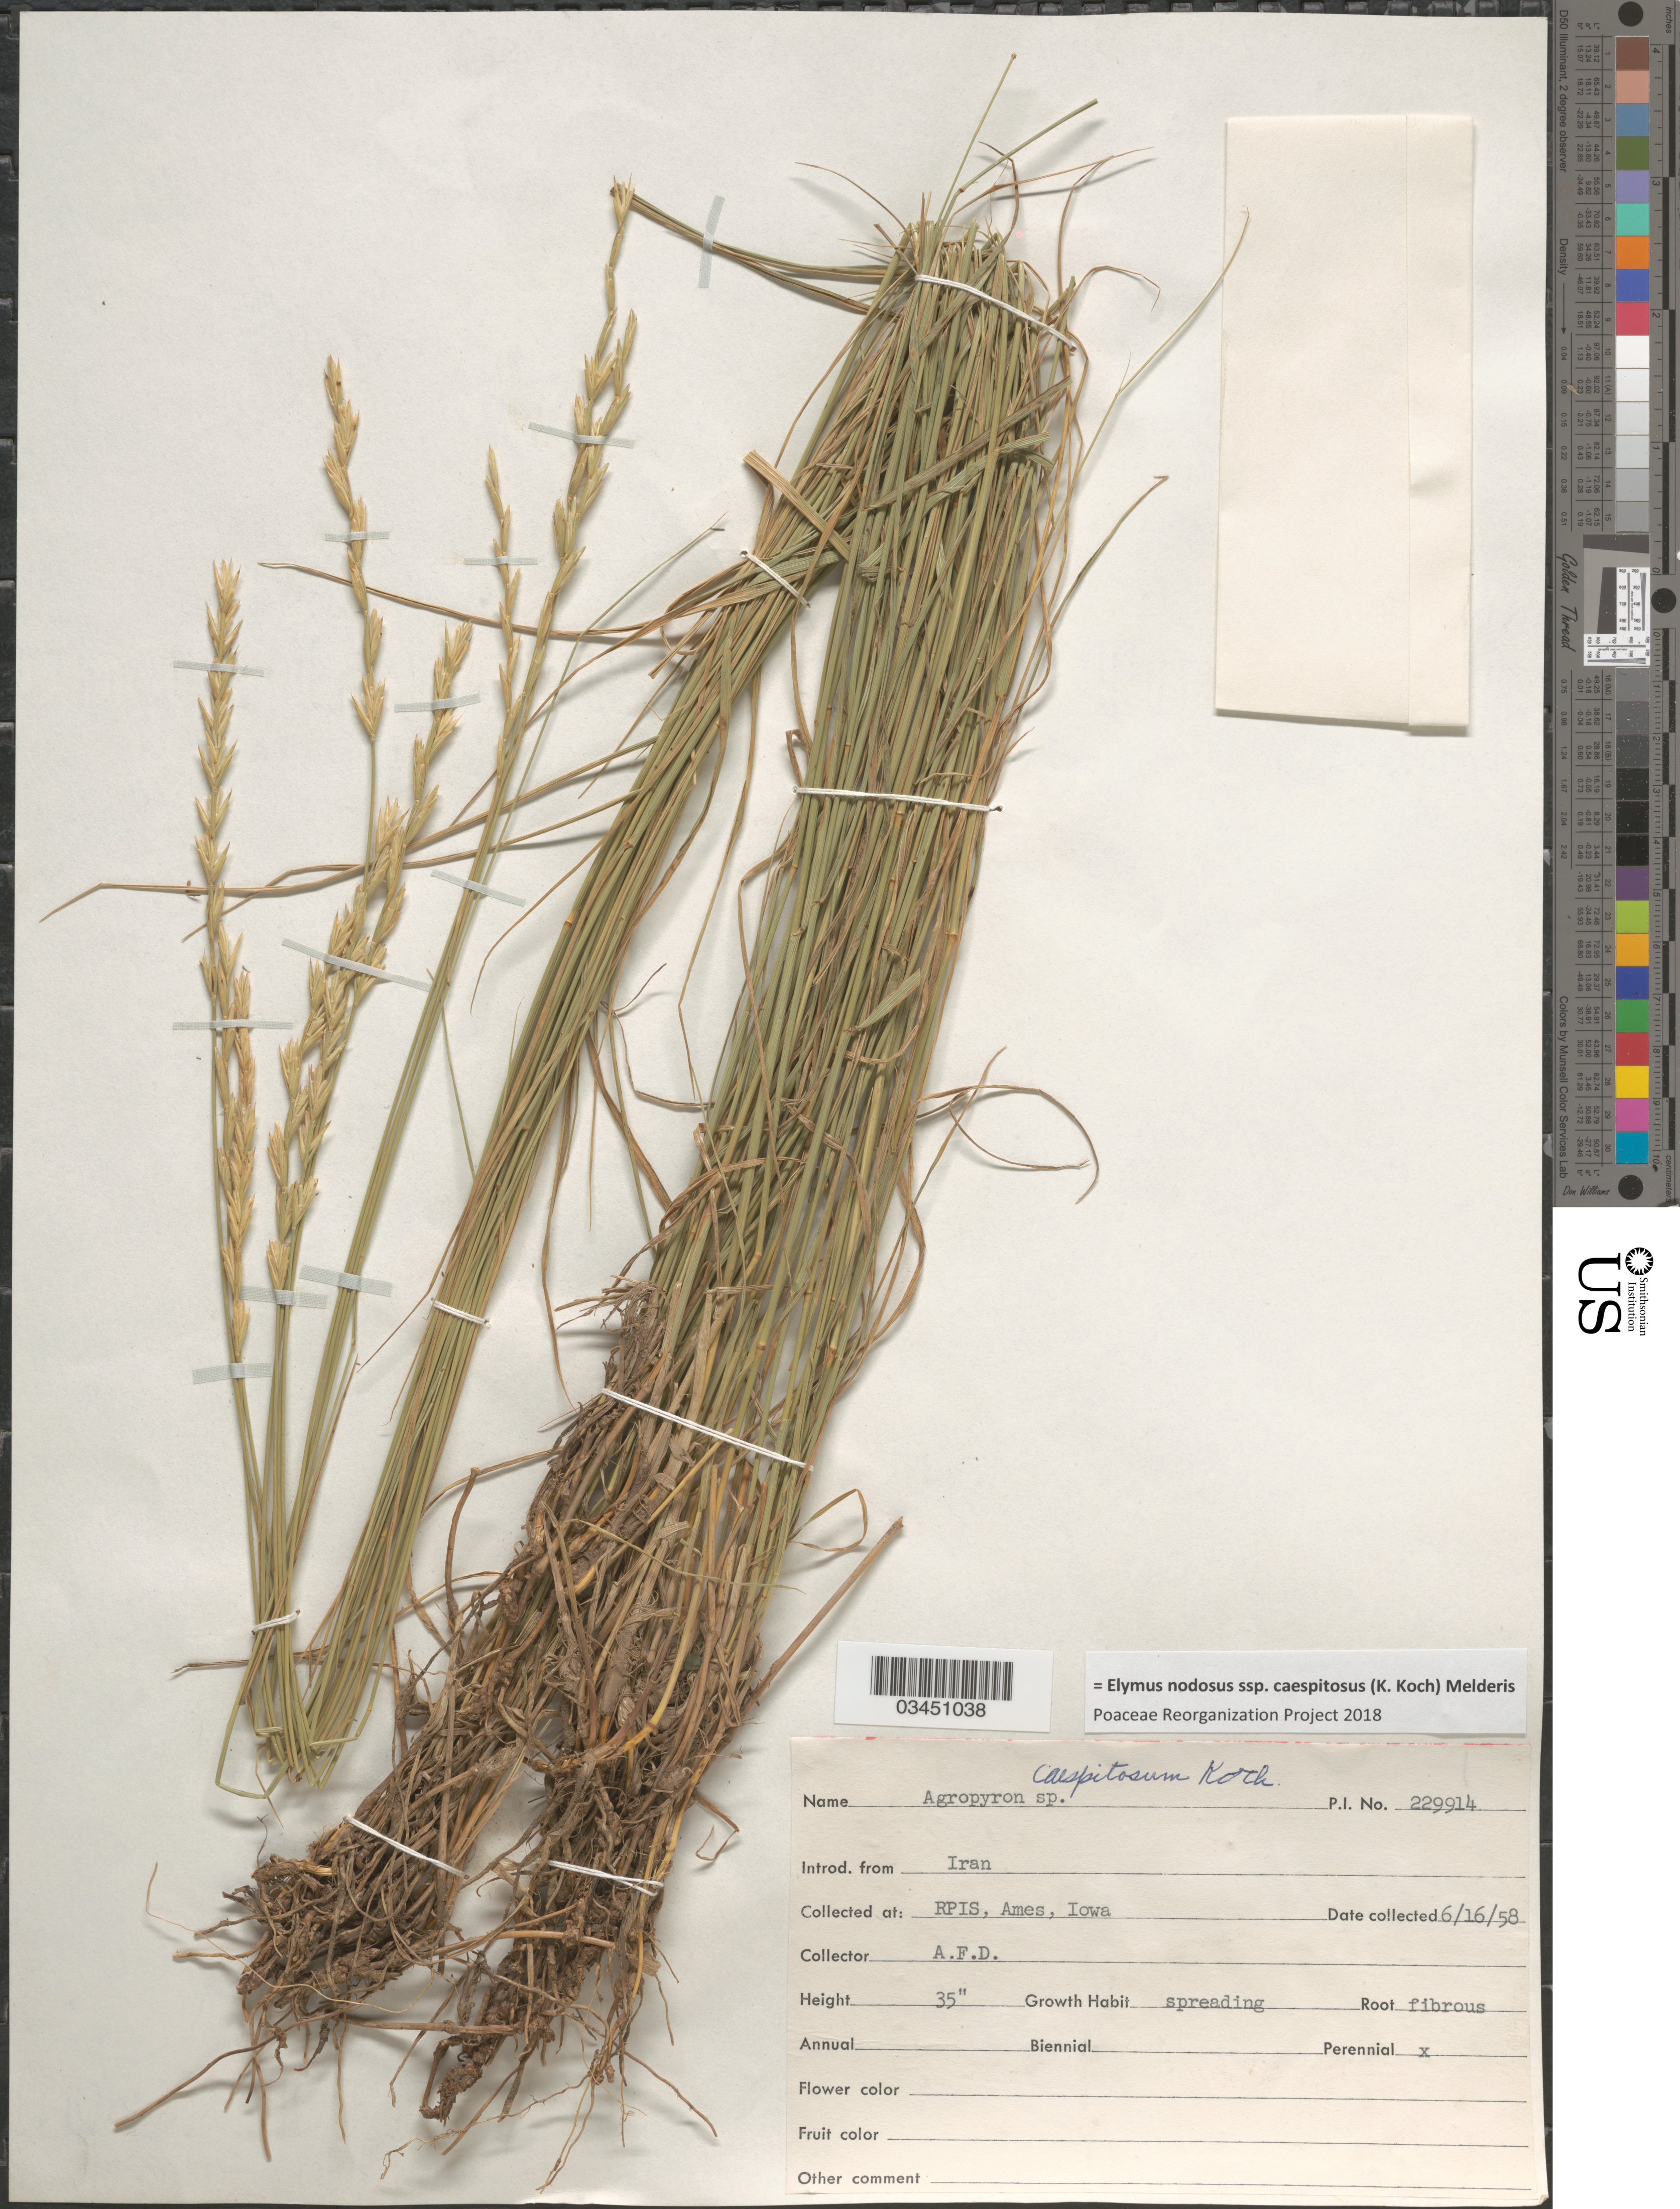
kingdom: Plantae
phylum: Tracheophyta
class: Liliopsida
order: Poales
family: Poaceae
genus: Elymus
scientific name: Elymus nodosus subsp. caespitosus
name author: (K. Koch) Melderis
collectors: A. D.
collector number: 229914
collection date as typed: Transcribed d/m/y: 16/6/58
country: United States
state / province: Iowa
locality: RPIS, Ames.